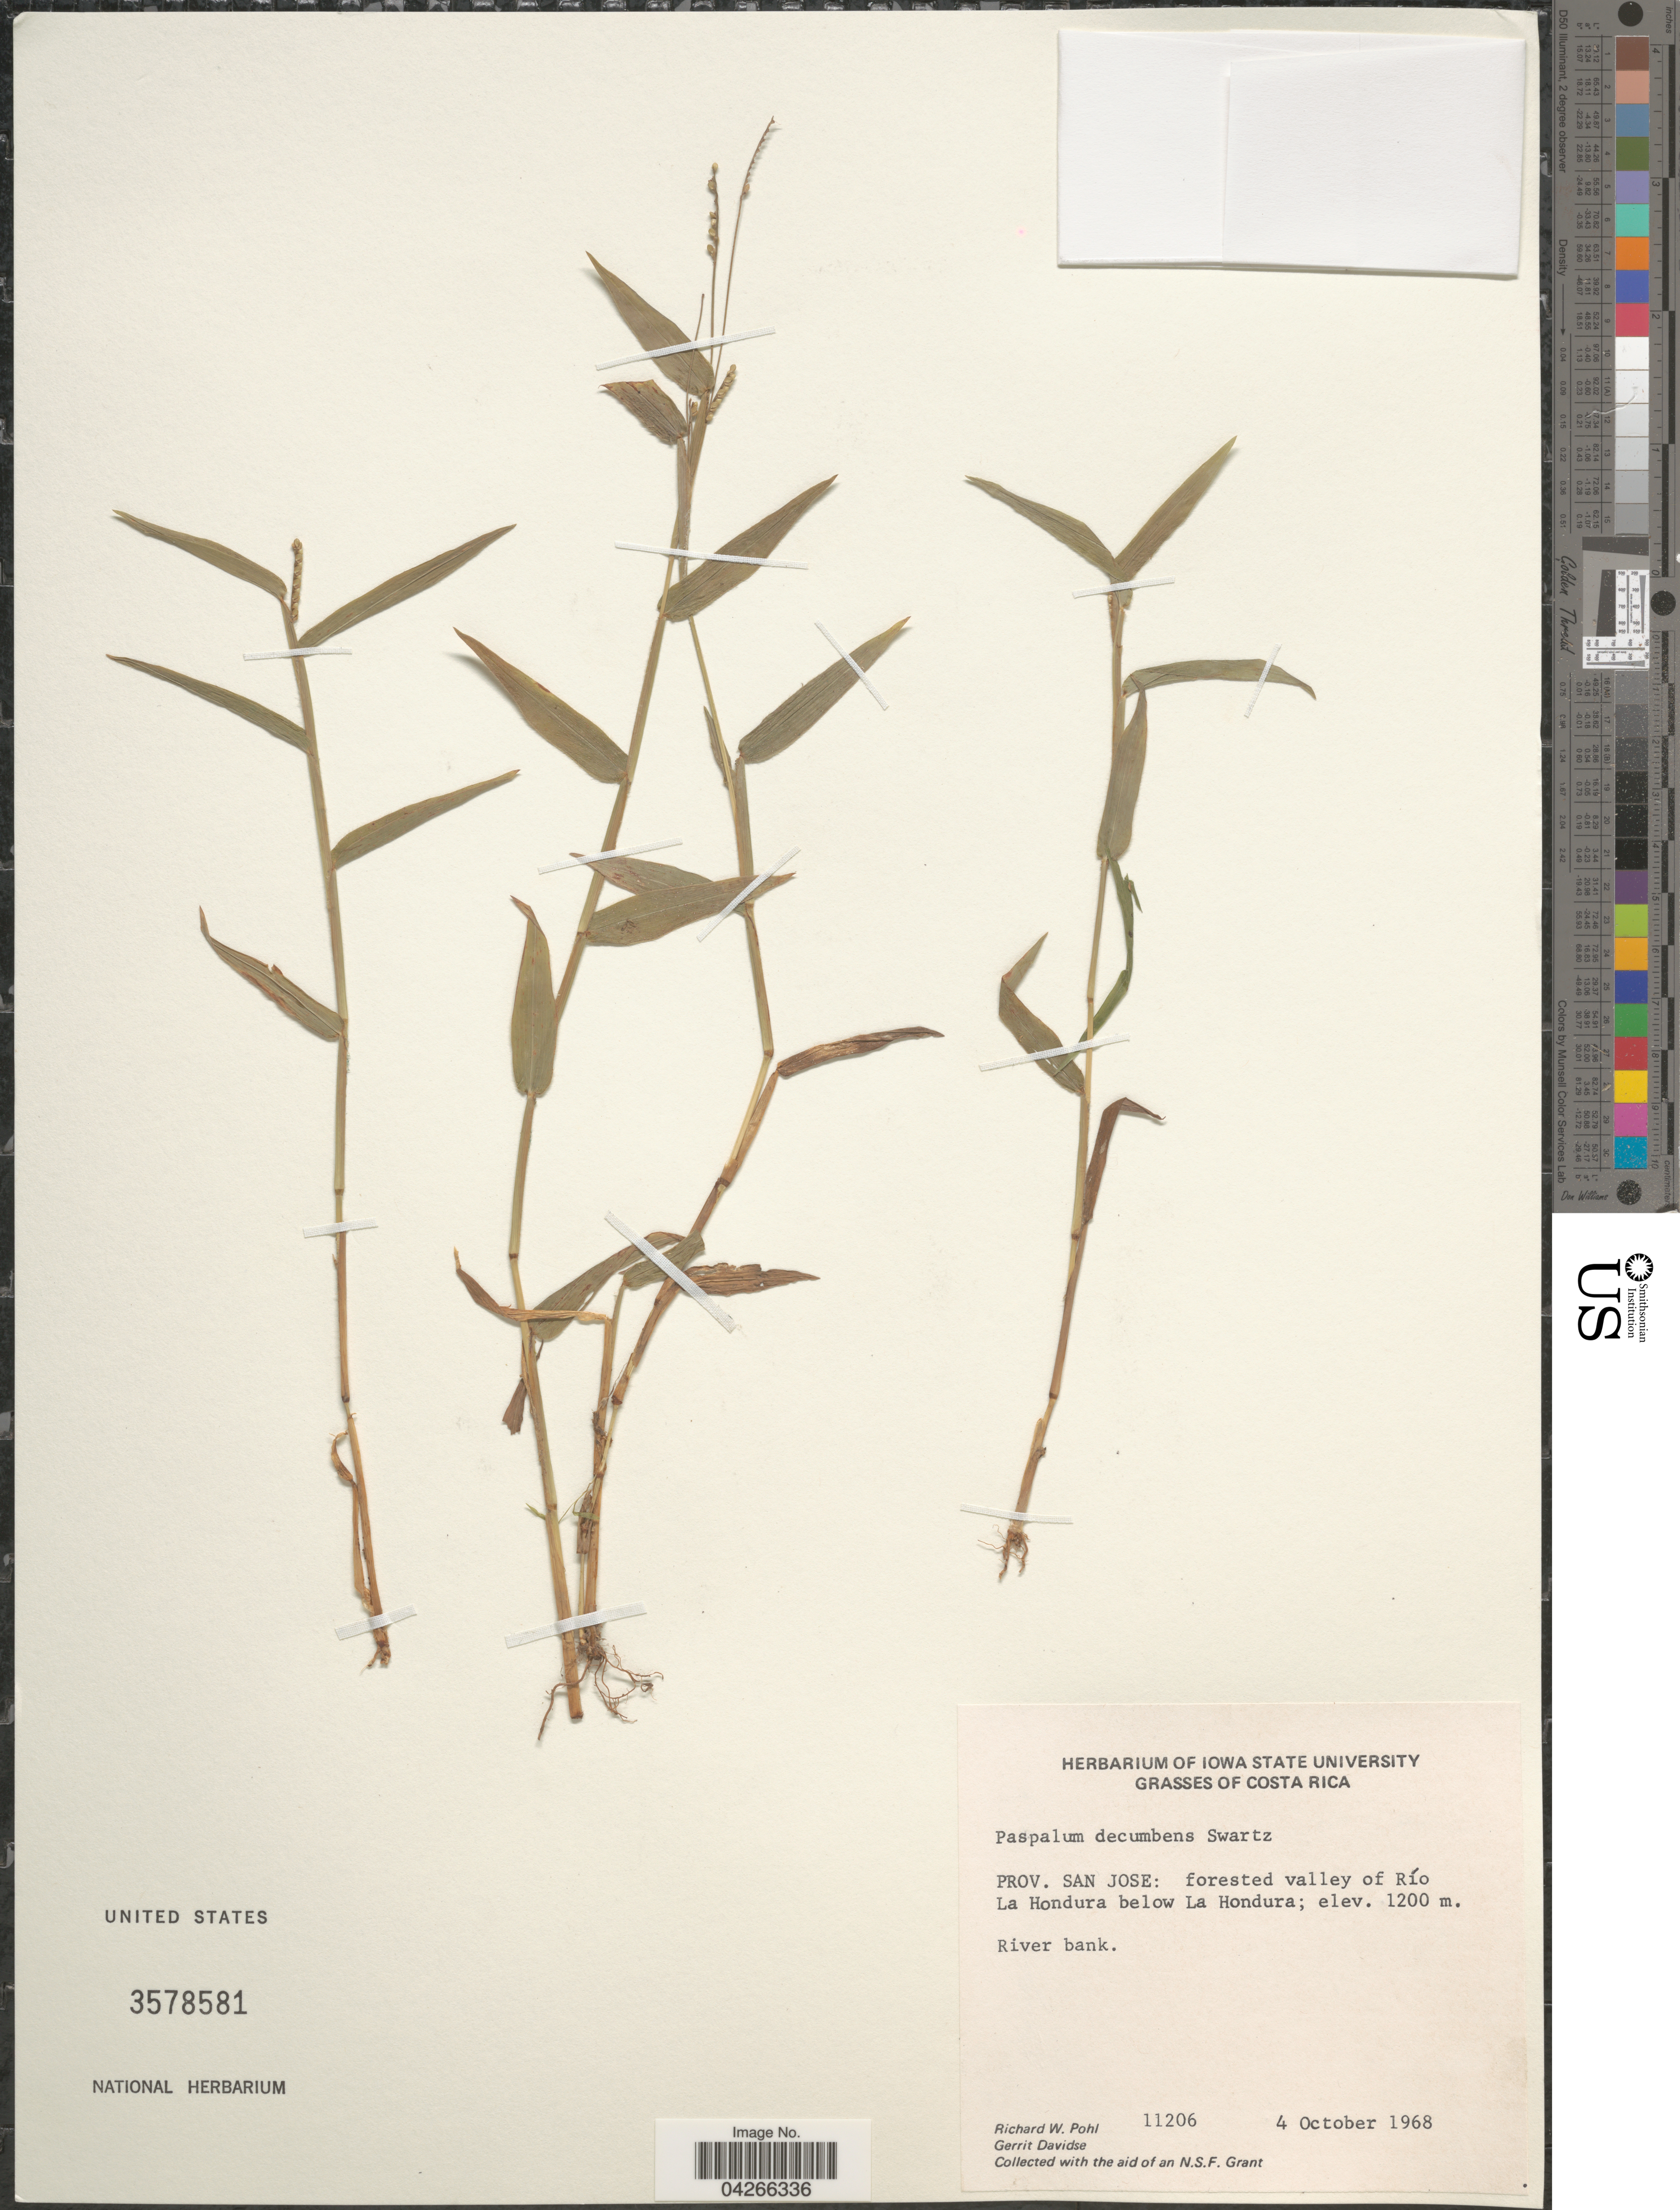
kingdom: Plantae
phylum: Tracheophyta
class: Liliopsida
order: Poales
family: Poaceae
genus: Paspalum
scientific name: Paspalum decumbens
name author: Sw.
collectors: R. W. Pohl & G. Davidse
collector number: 11206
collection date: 1968-10-04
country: Costa Rica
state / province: San José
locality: Forested valley of Río La Hondura below La Hondura. River bank.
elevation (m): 1200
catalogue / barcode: US 3578581